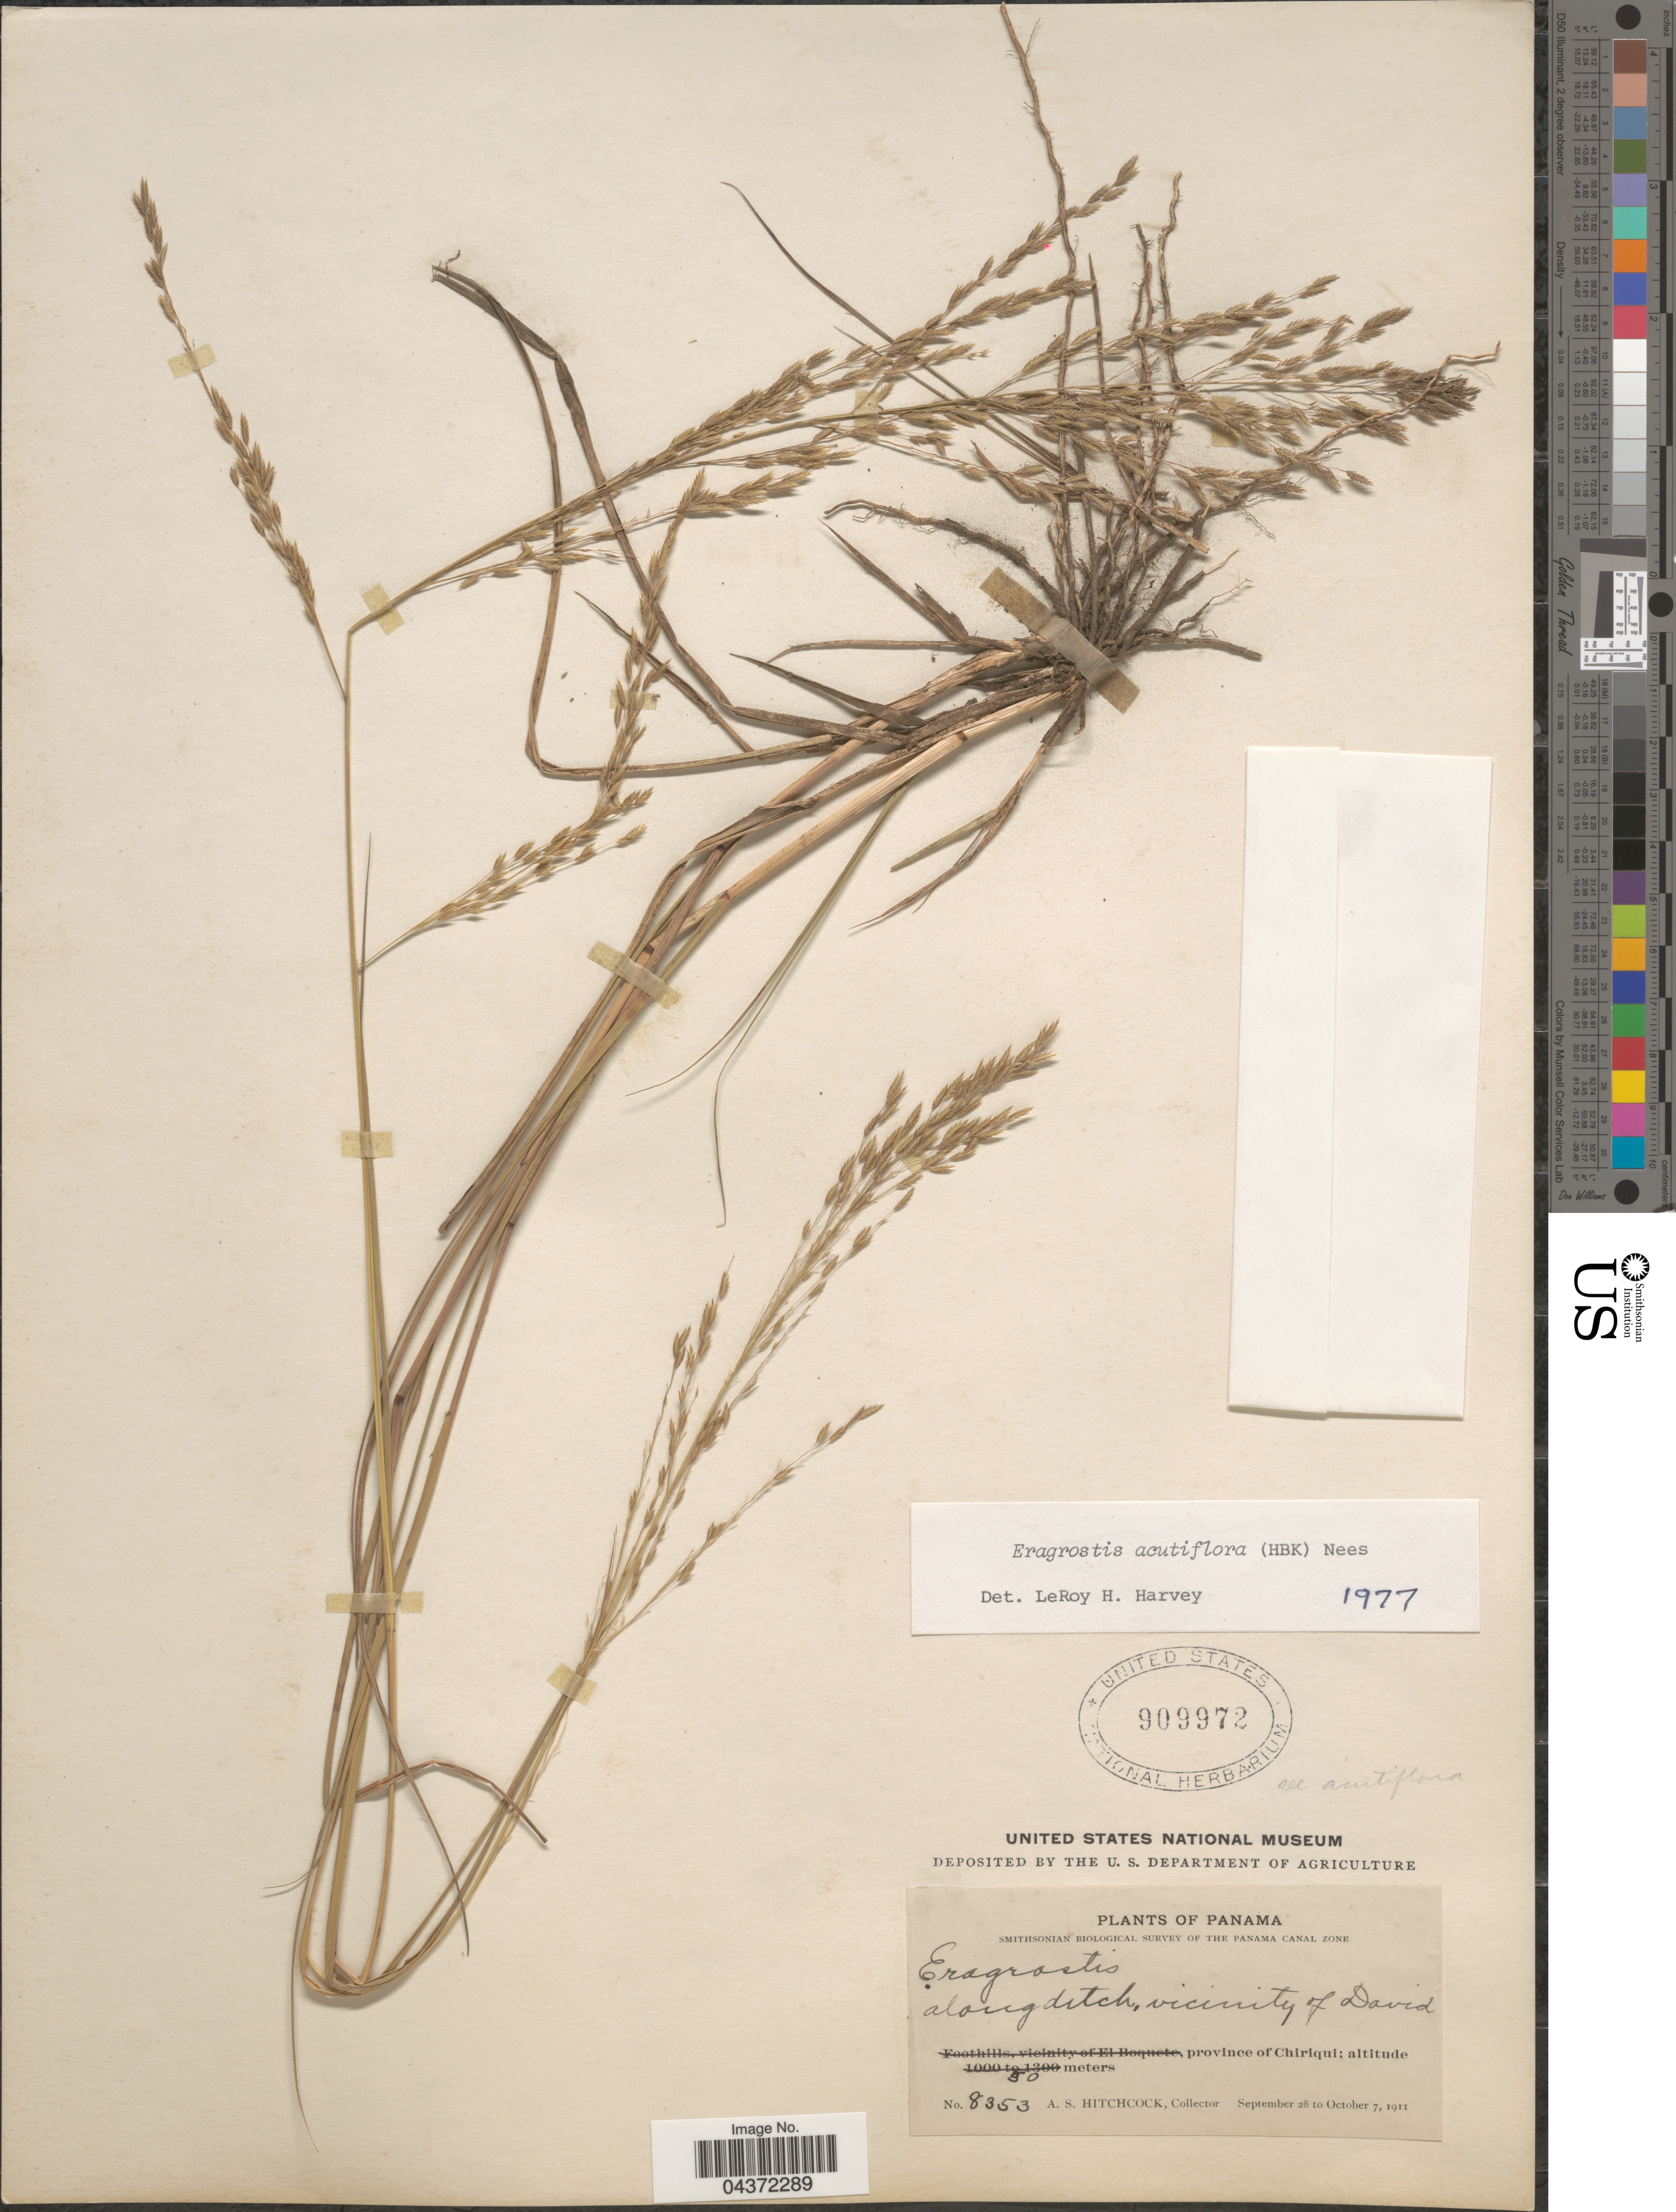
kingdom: Plantae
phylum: Tracheophyta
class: Liliopsida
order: Poales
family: Poaceae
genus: Eragrostis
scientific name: Eragrostis acutiflora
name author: (Kunth) Nees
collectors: A. S. Hitchcock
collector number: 8353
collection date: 1911-09-28/1911-10-07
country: Panama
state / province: Chiriqui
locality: Smithsonian Biological Survey of the Panama Canal Zone. Along ditch, vicinity of David.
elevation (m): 50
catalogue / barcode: US 909972